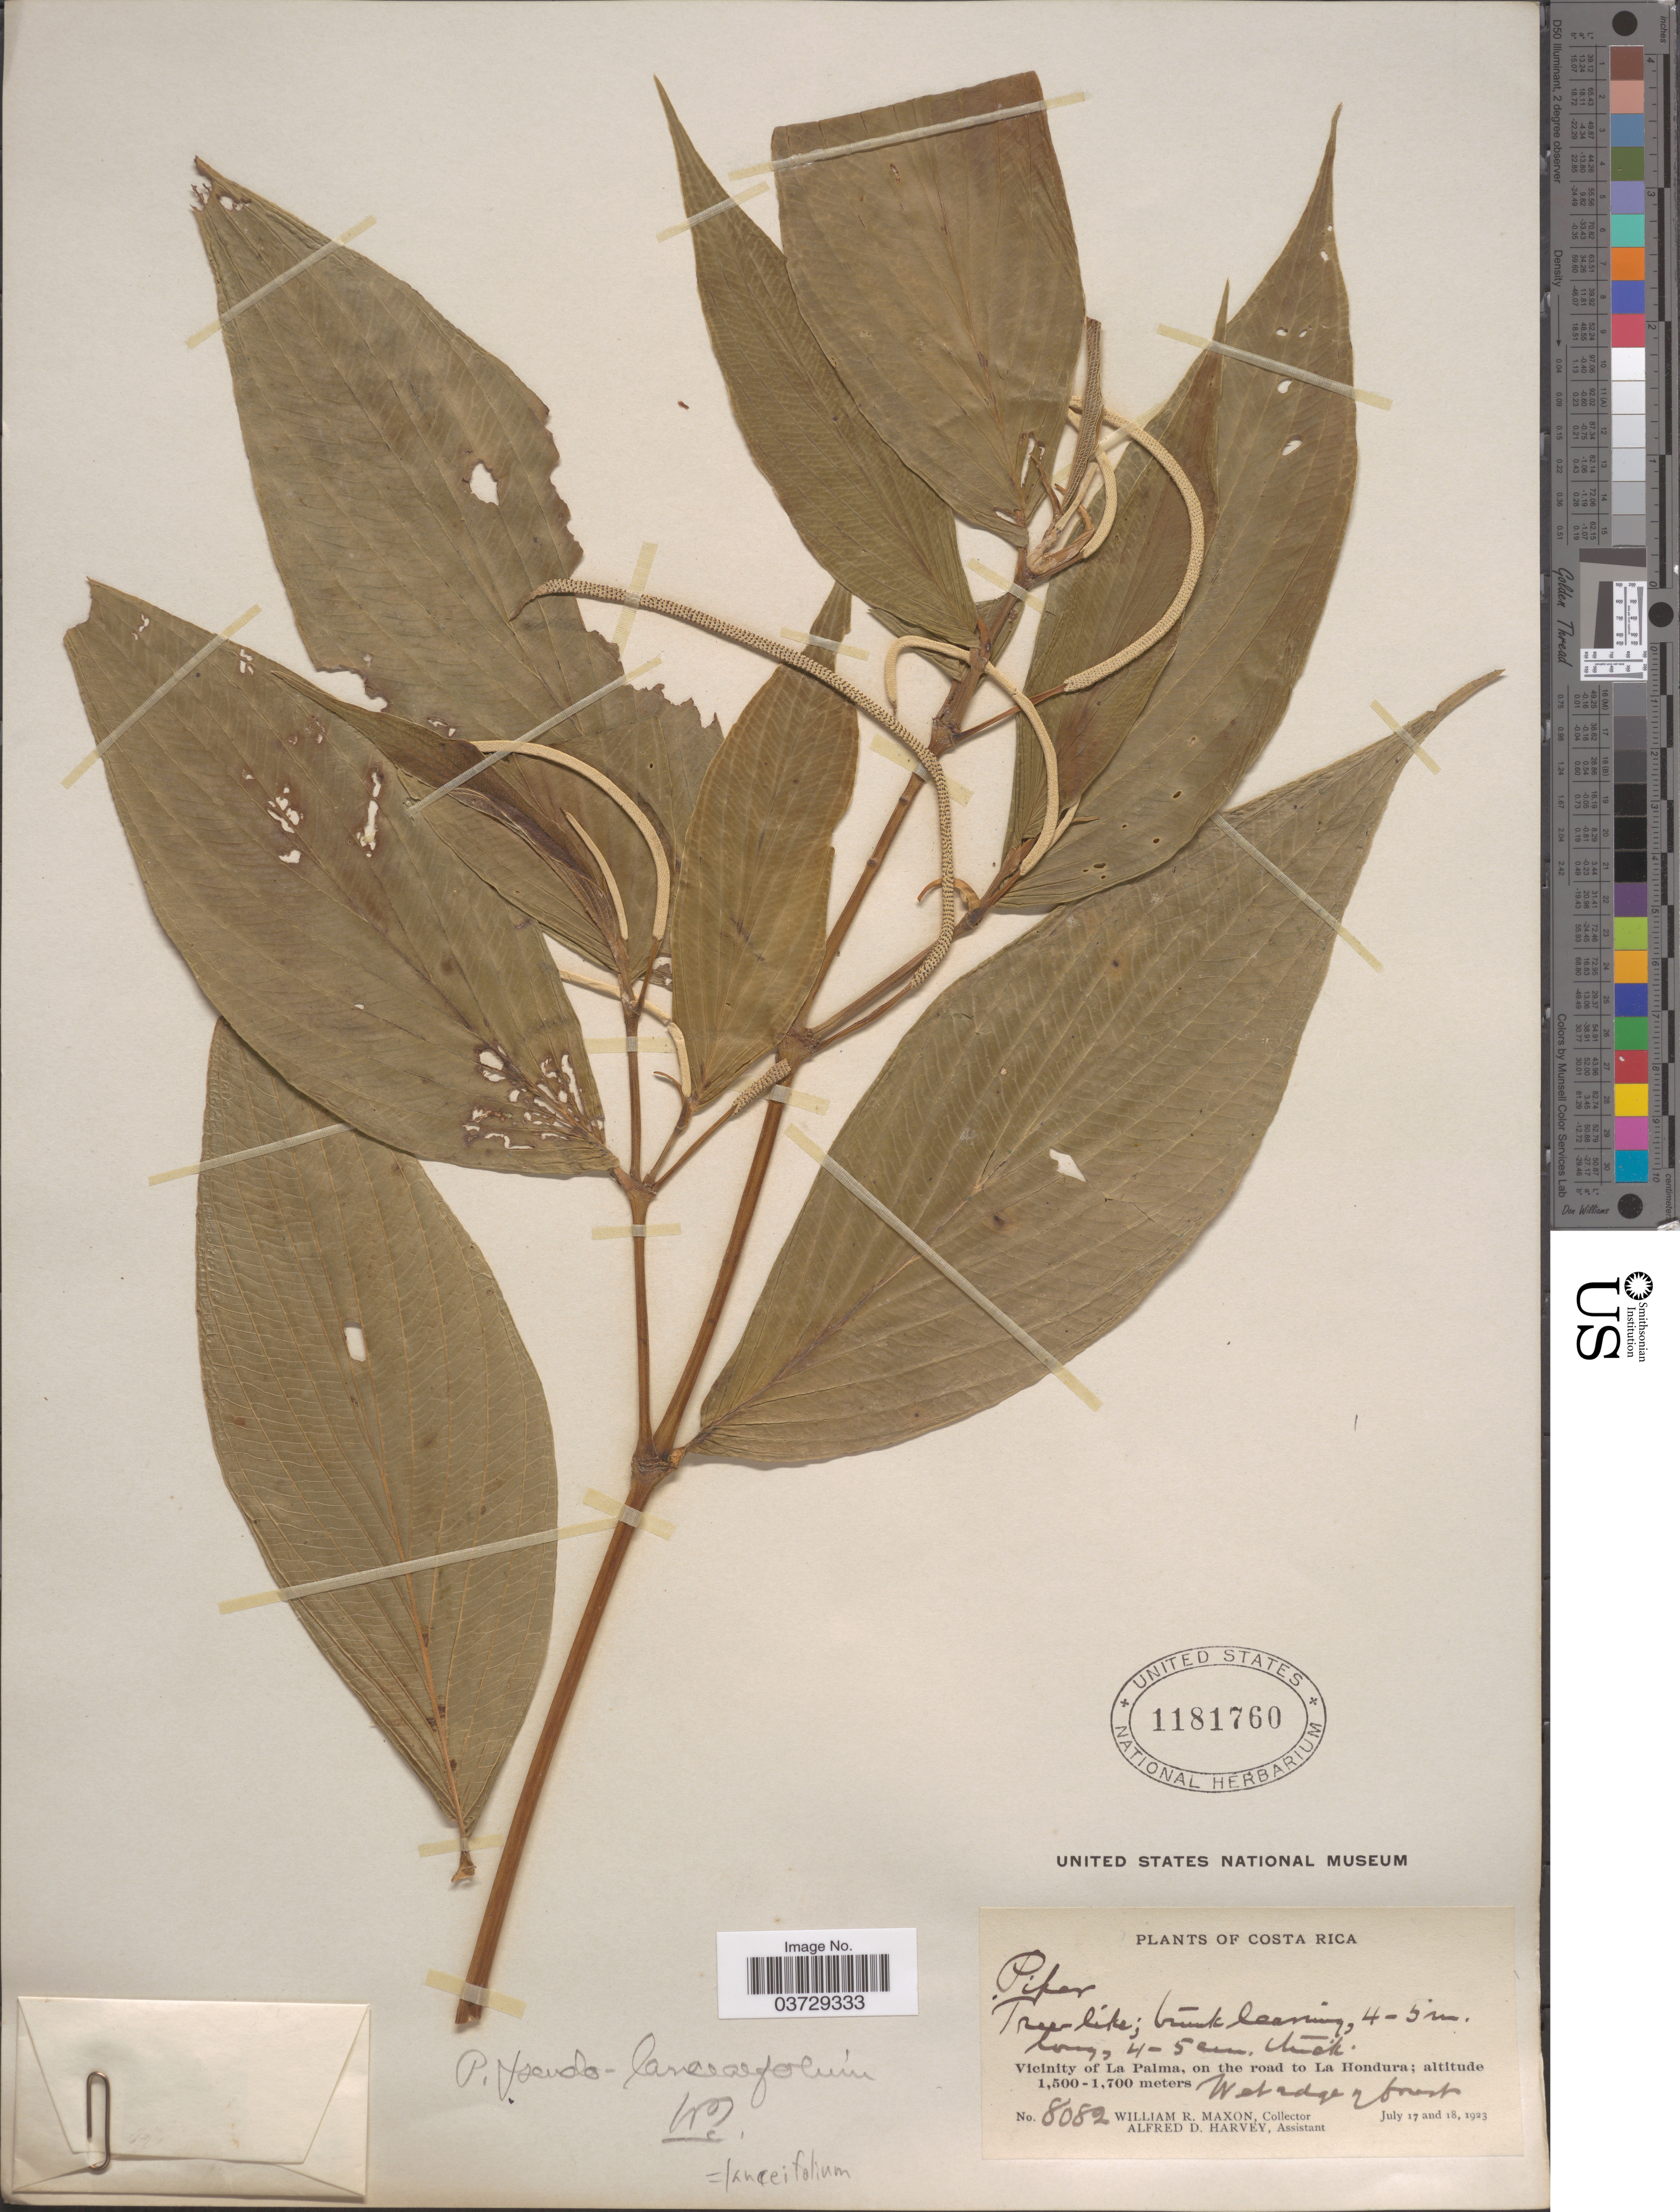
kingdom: Plantae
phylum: Tracheophyta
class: Magnoliopsida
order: Piperales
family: Piperaceae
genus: Piper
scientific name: Piper lanceifolium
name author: Kunth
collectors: W. R. Maxon & A. D. Harvey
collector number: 8082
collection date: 1923-07-17/1923-07-18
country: Costa Rica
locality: Vicinity of La Palma, on the road to La Hondura.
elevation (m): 1500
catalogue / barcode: US 1181760